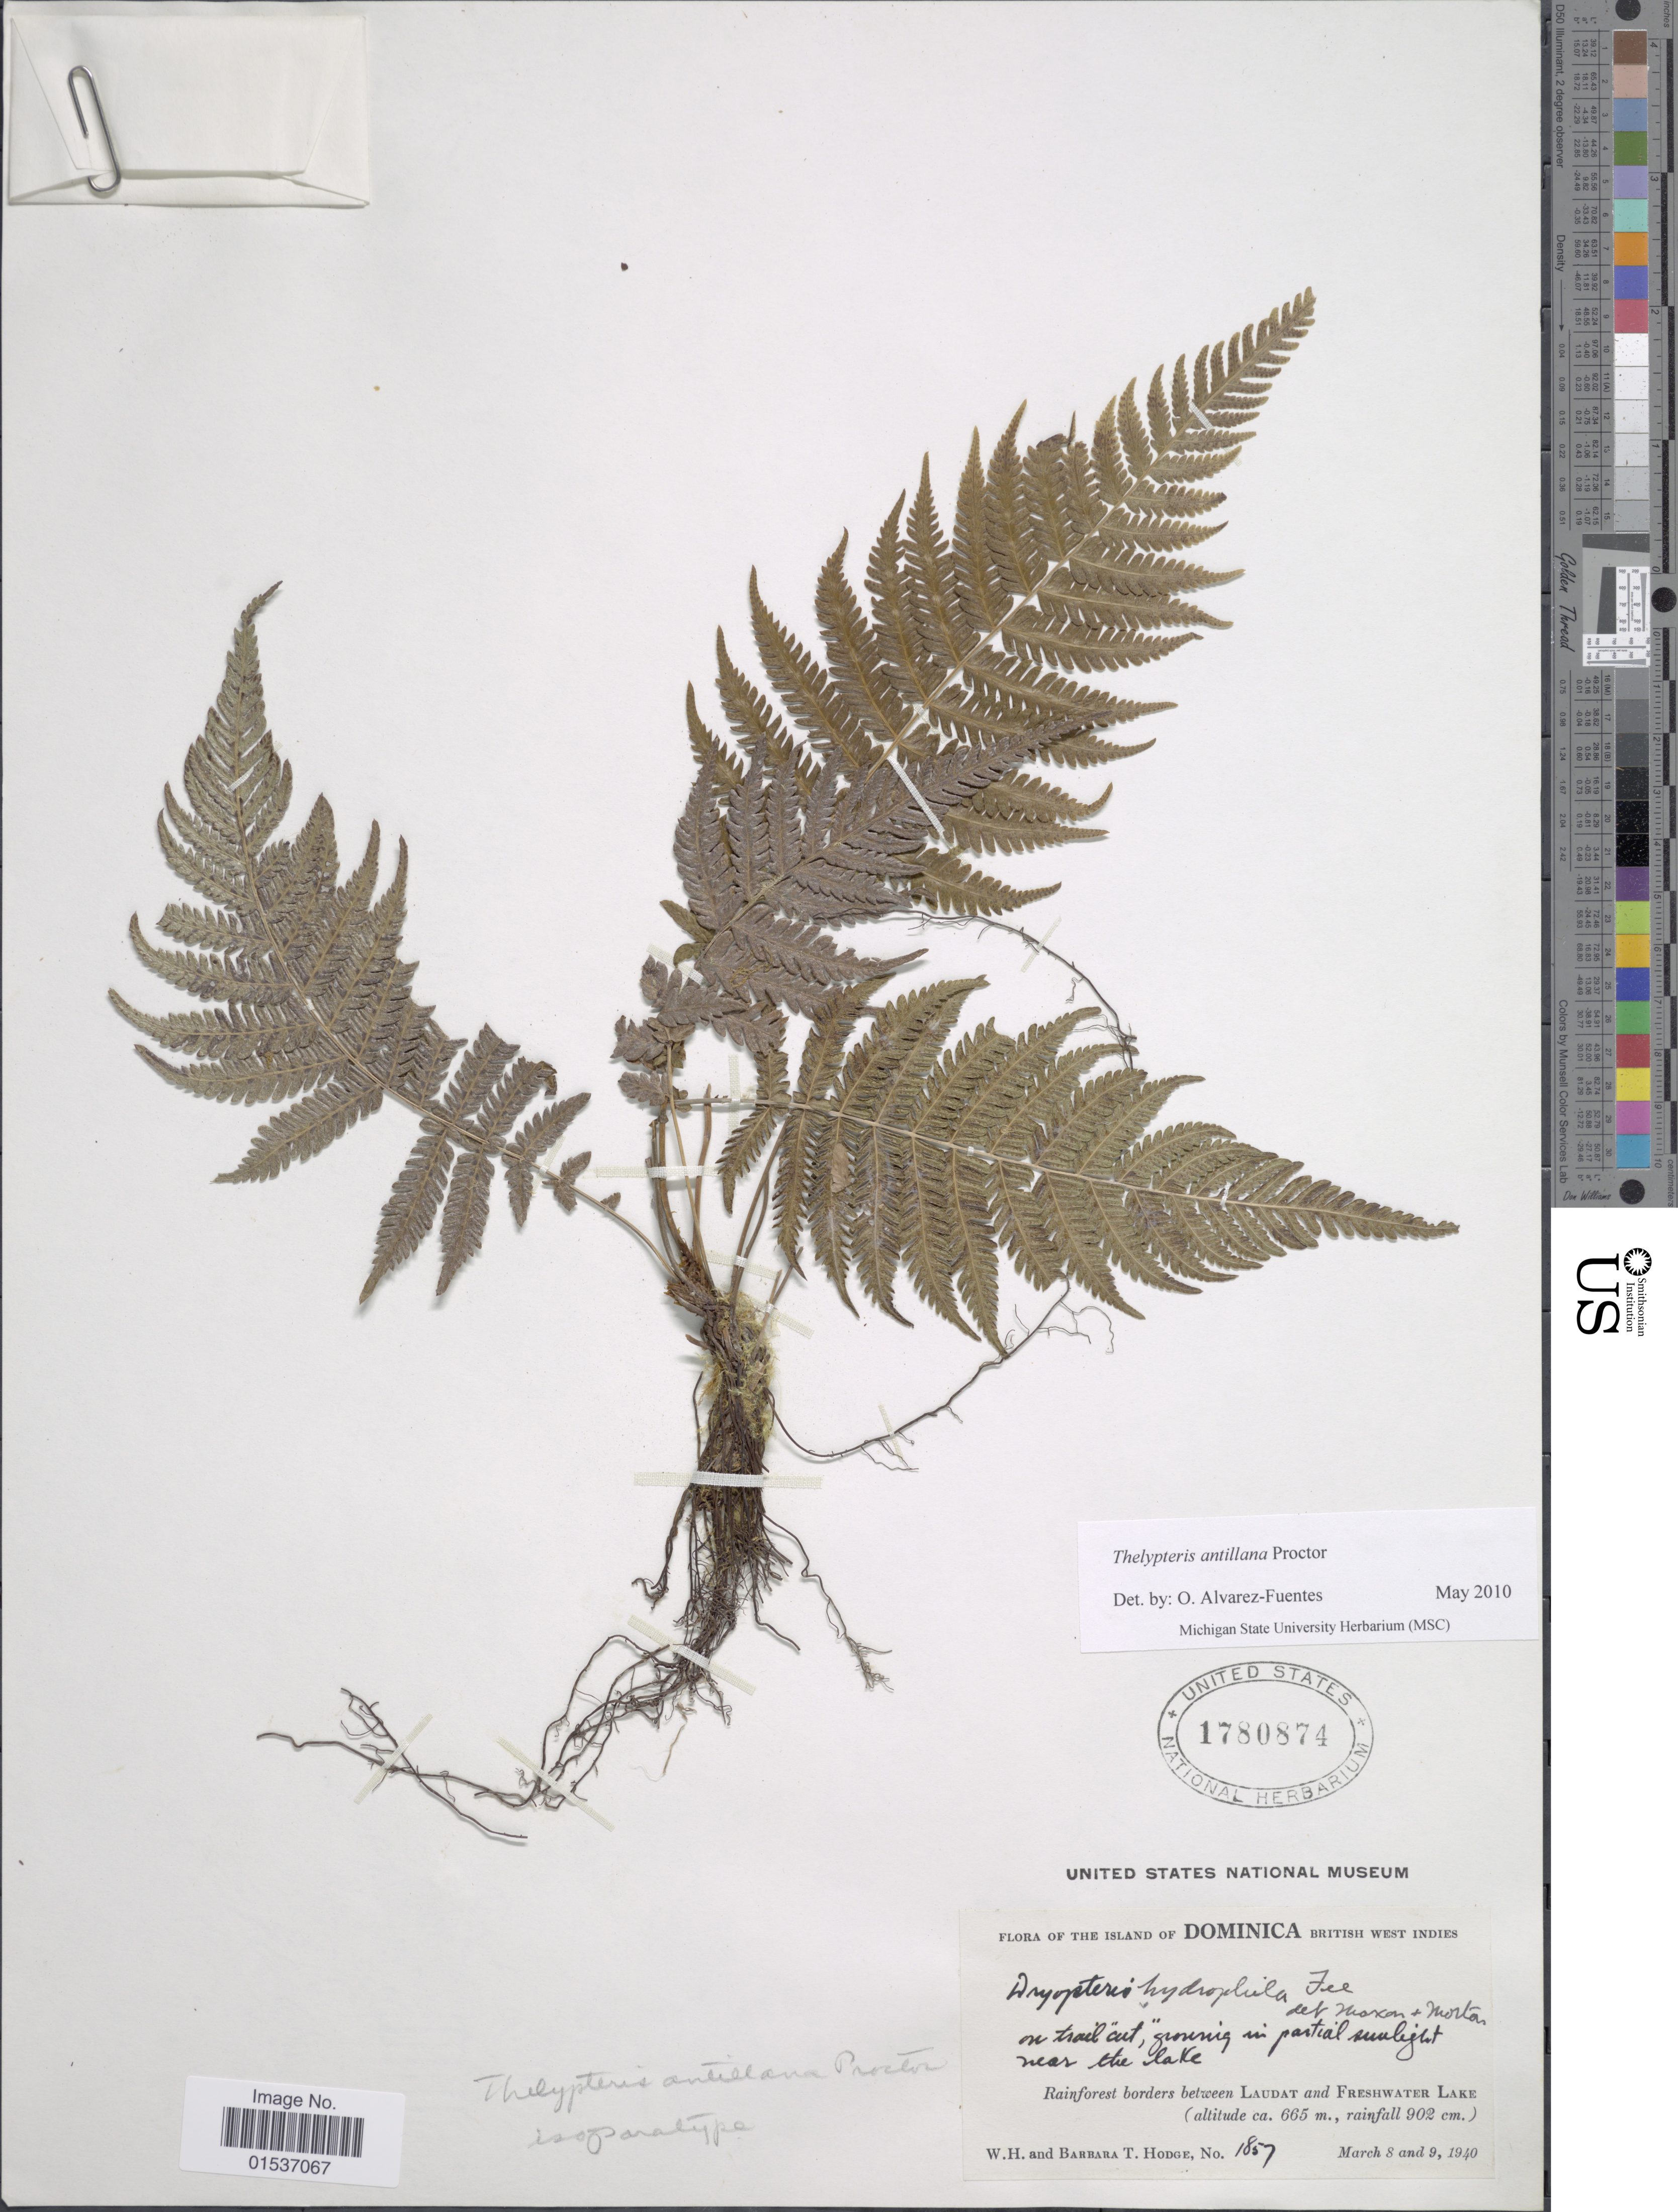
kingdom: Plantae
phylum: Tracheophyta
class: Polypodiopsida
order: Polypodiales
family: Thelypteridaceae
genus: Thelypteris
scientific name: Thelypteris antillana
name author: Proctor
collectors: W. Hodge & B. Hodge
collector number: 1857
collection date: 1940-03-08/1940-03-09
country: Dominica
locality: Island of Dominica British West Indies. rainforest between Laudat and Freshwater Lake.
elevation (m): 665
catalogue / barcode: US 1780874